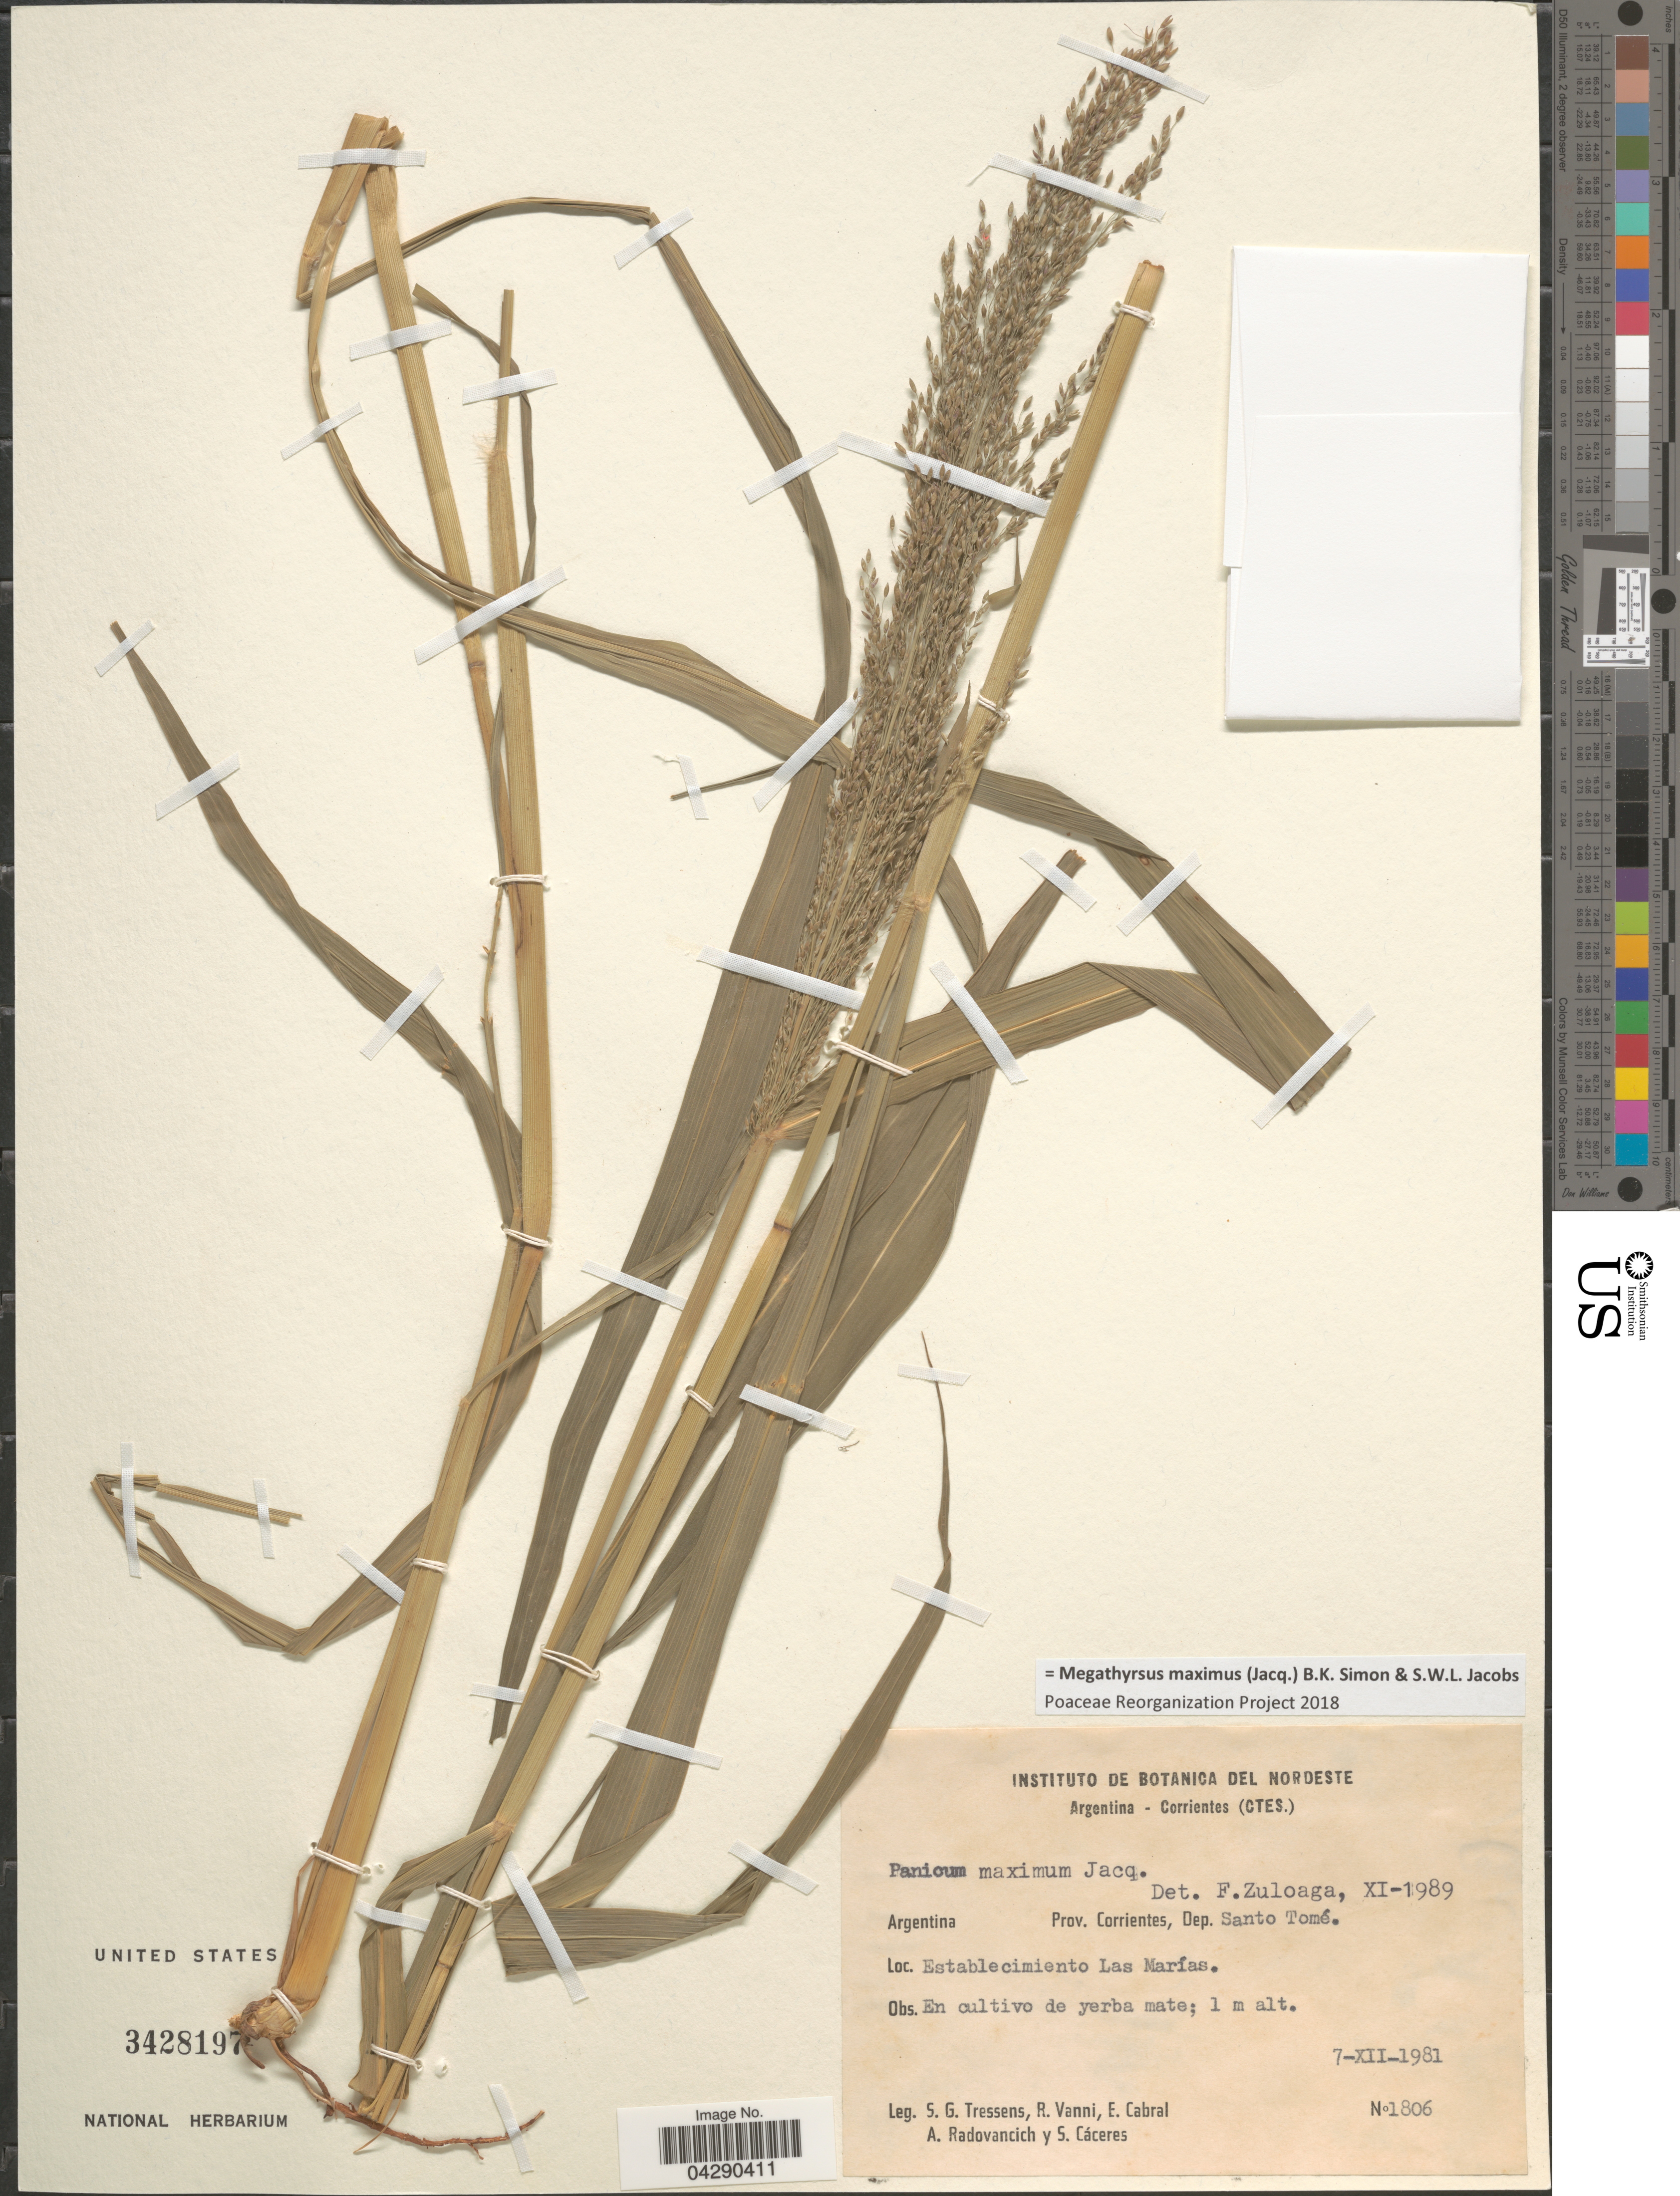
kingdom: Plantae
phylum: Tracheophyta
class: Liliopsida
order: Poales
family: Poaceae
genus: Megathyrsus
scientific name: Megathyrsus maximus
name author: (Jacq.) B.K. Simon & S.W.L. Jacobs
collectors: S. Tressens, R. Vanni, E. Cabral, A. Radovancich & S. Cáceres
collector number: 1806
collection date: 1981-12-07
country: Argentina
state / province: Corrientes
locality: Dep. Santo Tomé. Establecimiento Las Marías.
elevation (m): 1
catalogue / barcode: US 3428197